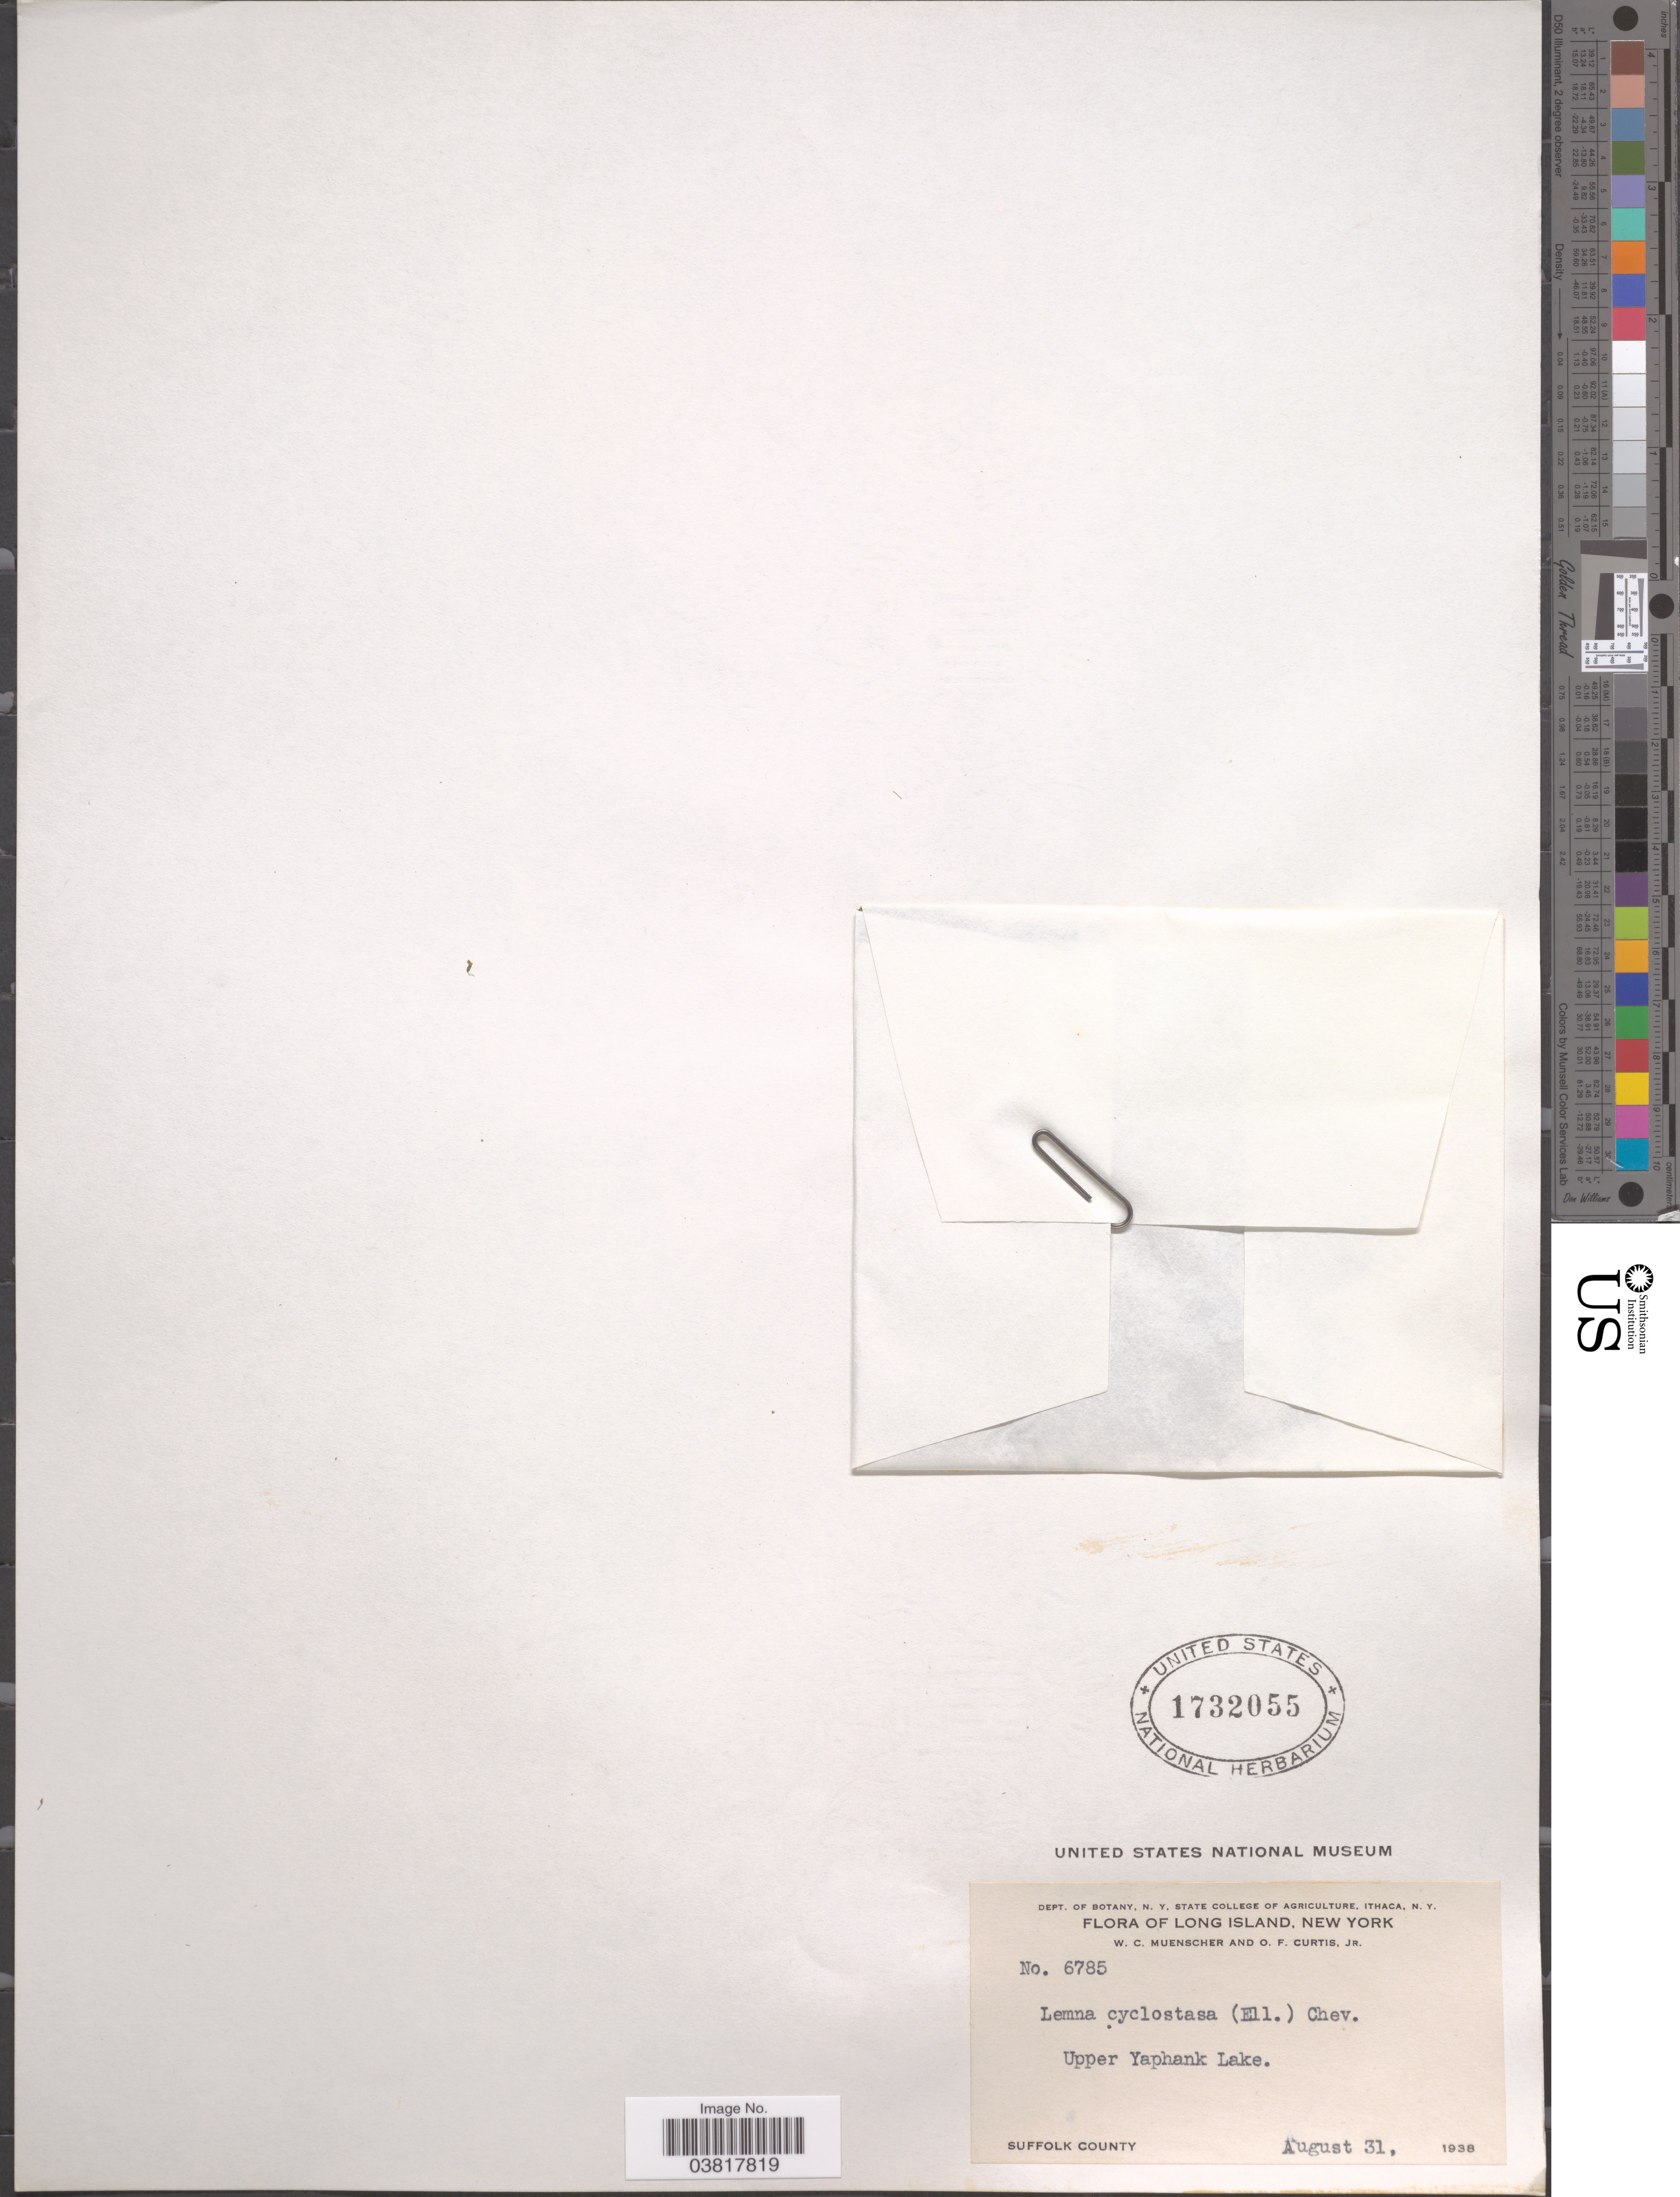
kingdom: Plantae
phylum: Tracheophyta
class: Liliopsida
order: Alismatales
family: Araceae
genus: Lemna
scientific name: Lemna valdiviana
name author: Phil.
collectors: W. Muenscher & O. Curtis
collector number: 6785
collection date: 1938-08-31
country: United States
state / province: New York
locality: Long Island. Upper Yaphank Lake. Suffolk County.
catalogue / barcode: US 1732055